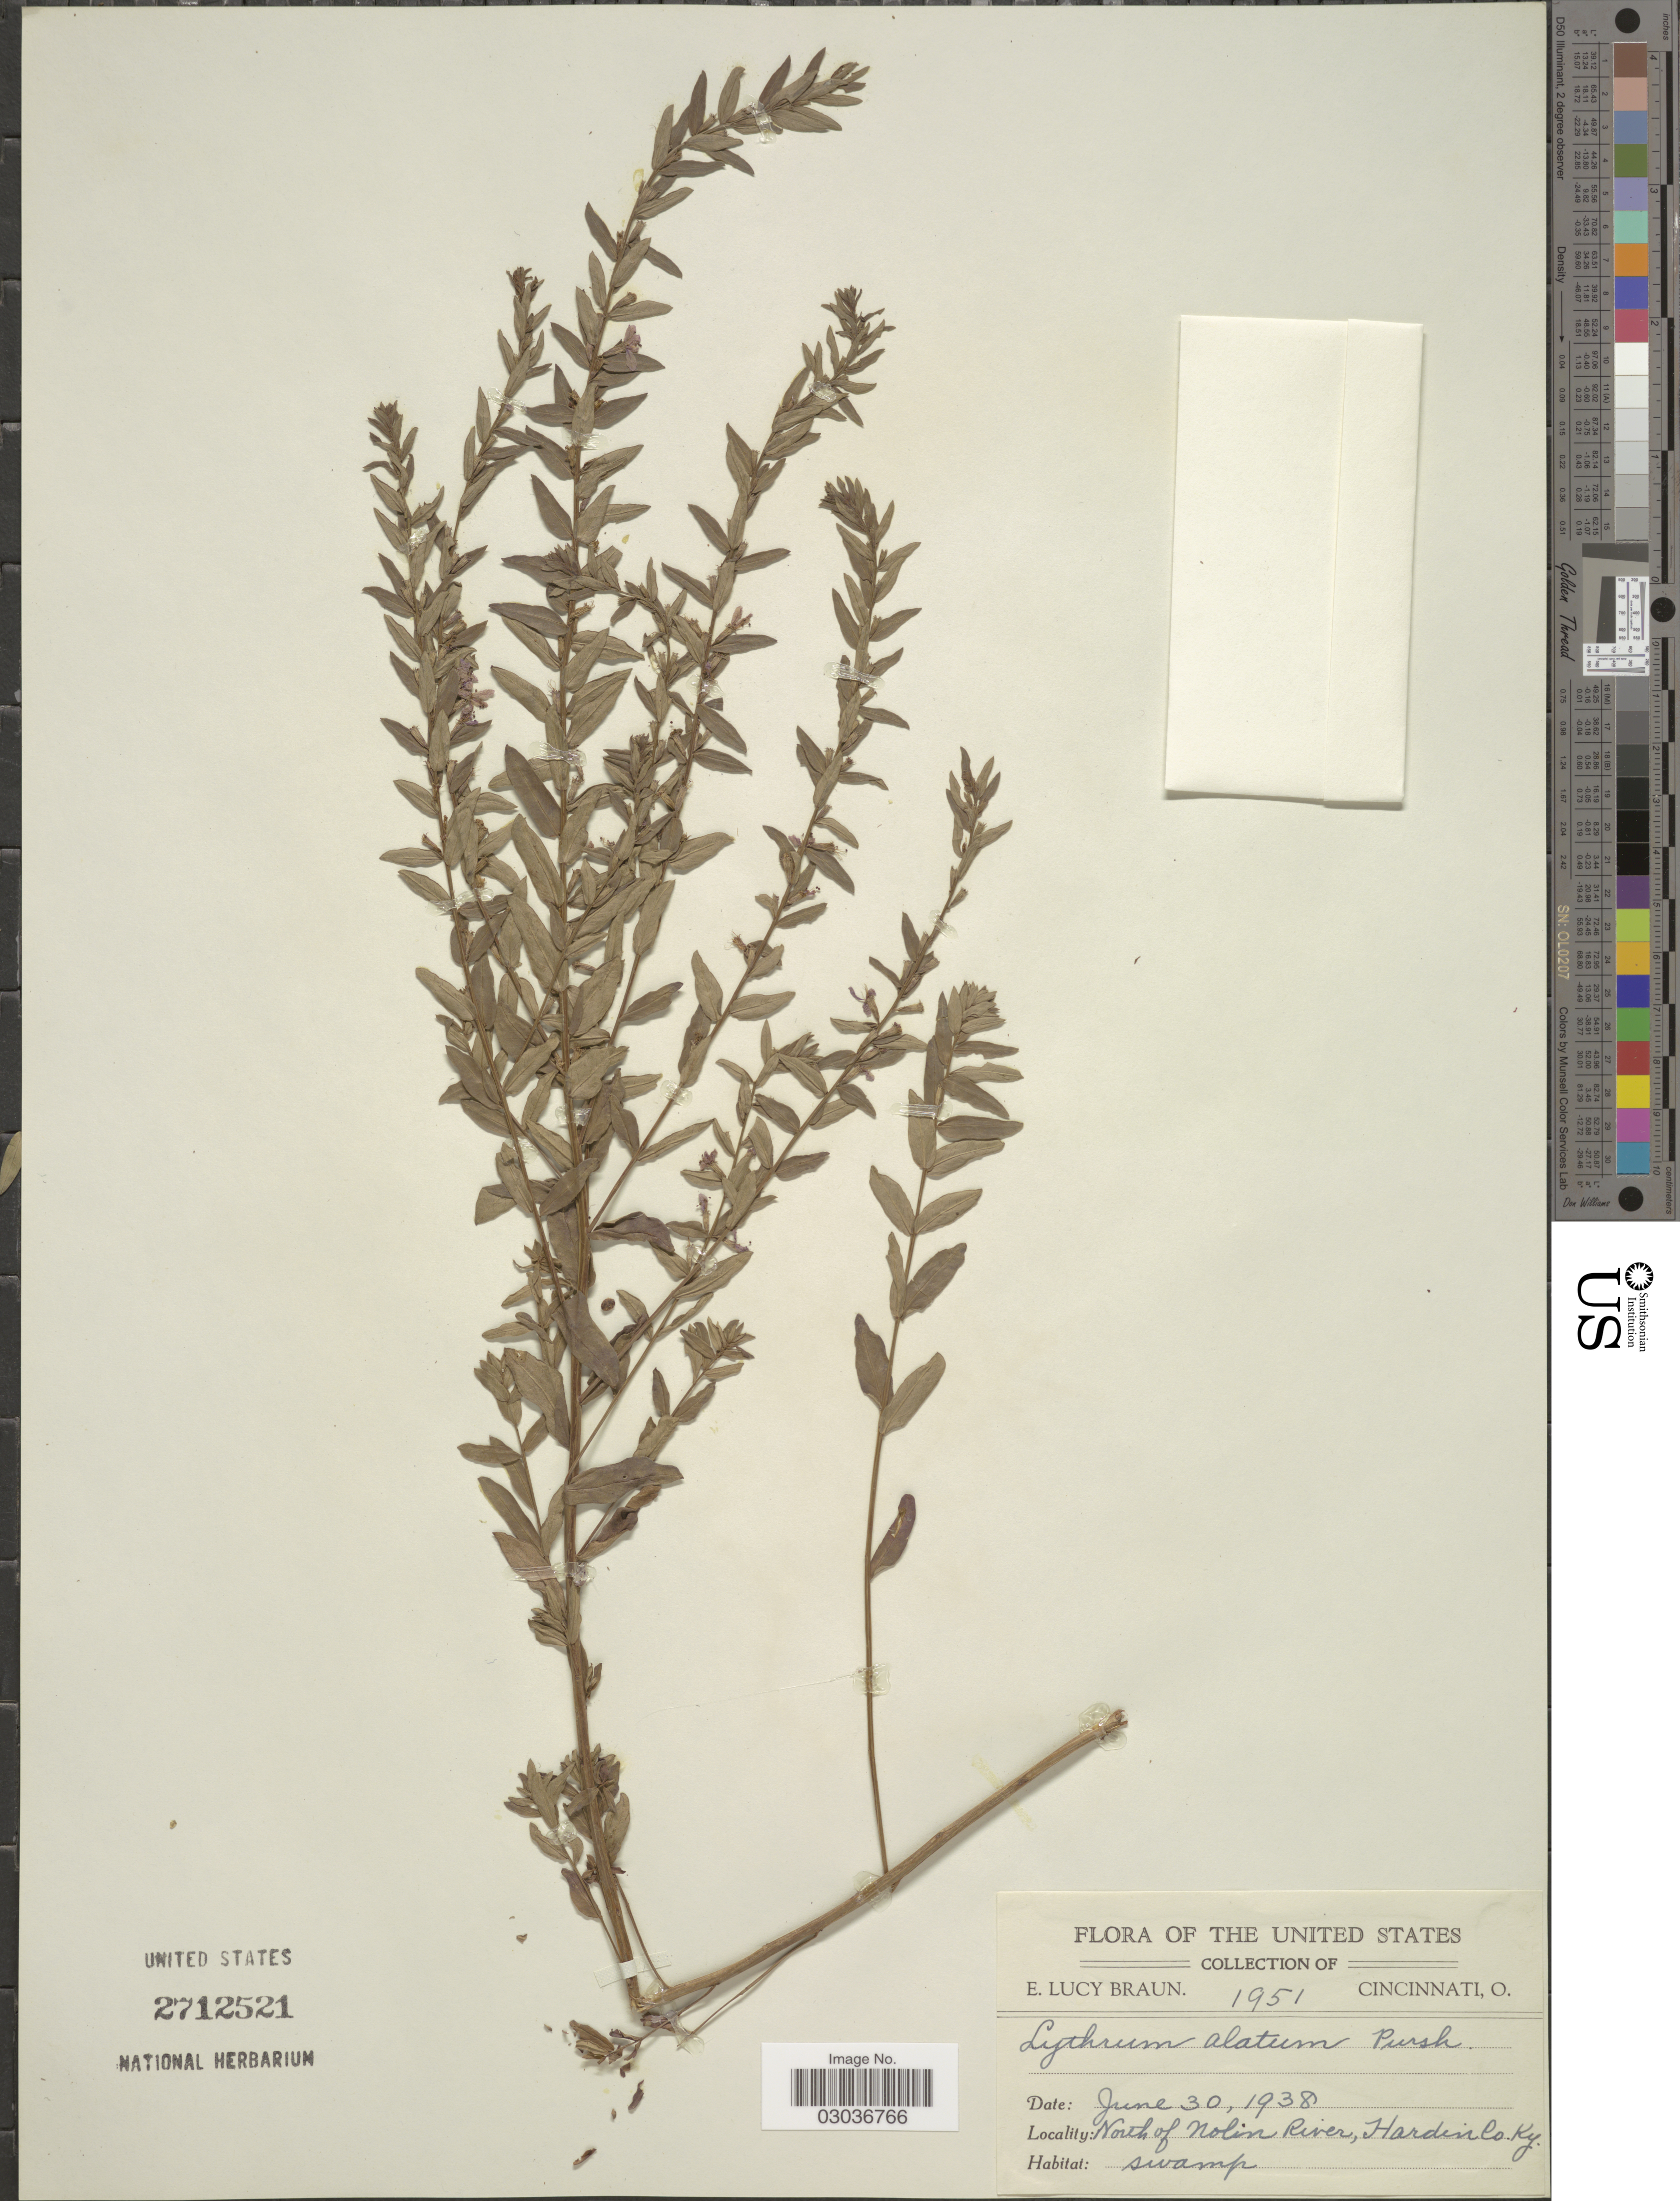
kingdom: Plantae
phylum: Tracheophyta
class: Magnoliopsida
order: Myrtales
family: Lythraceae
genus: Lythrum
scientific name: Lythrum alatum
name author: Pursh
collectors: E. L. Braun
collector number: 1951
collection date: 1938-06-30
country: United States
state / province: Kentucky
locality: North of Nolin River, Hardin Co.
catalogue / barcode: US 2712521